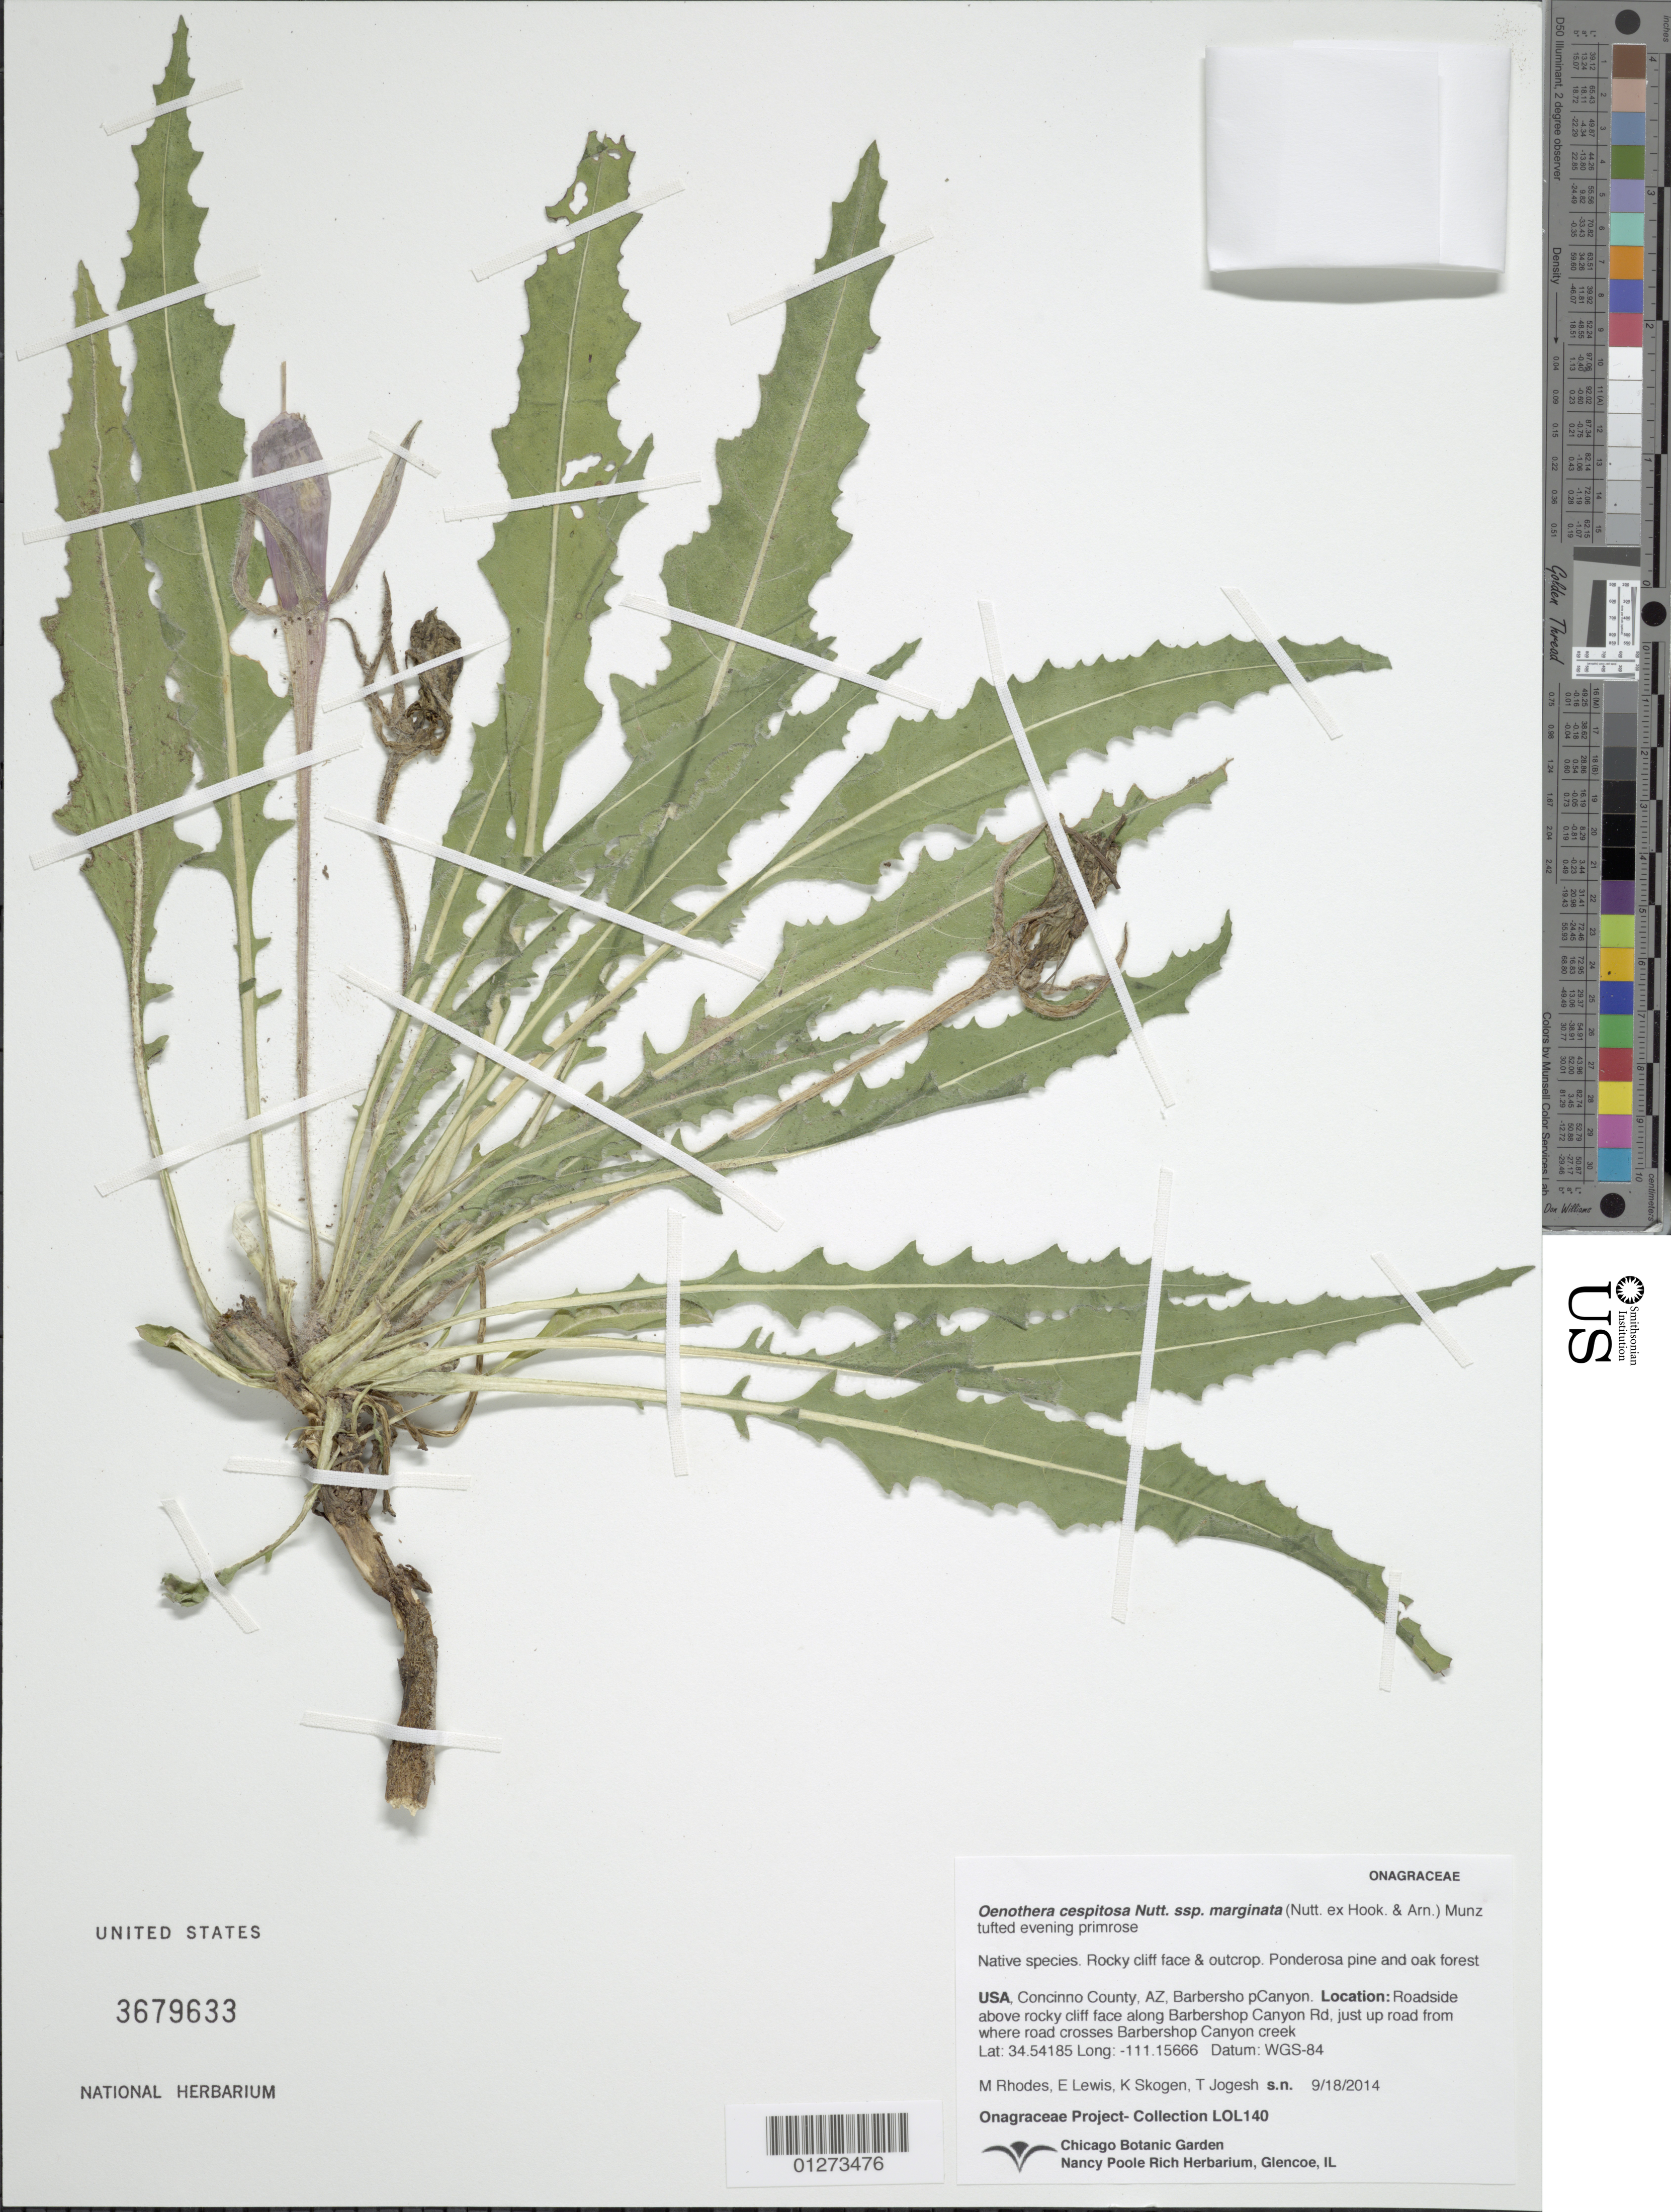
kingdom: Plantae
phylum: Tracheophyta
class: Magnoliopsida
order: Myrtales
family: Onagraceae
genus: Oenothera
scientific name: Oenothera cespitosa subsp. marginata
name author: (Nutt. ex Hook. & Arn.) Munz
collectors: Onagraceae Project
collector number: LOL 140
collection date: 2014-09-18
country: United States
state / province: Arizona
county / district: Coconino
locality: Roadside above rocky cliff face along Barbershop Canyon Rd, just up road from where road crosses Barbershop Canyon creek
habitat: rocky cliff face & outcrop/ ponderosa pine/fab/oak forest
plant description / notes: US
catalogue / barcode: US 3679633